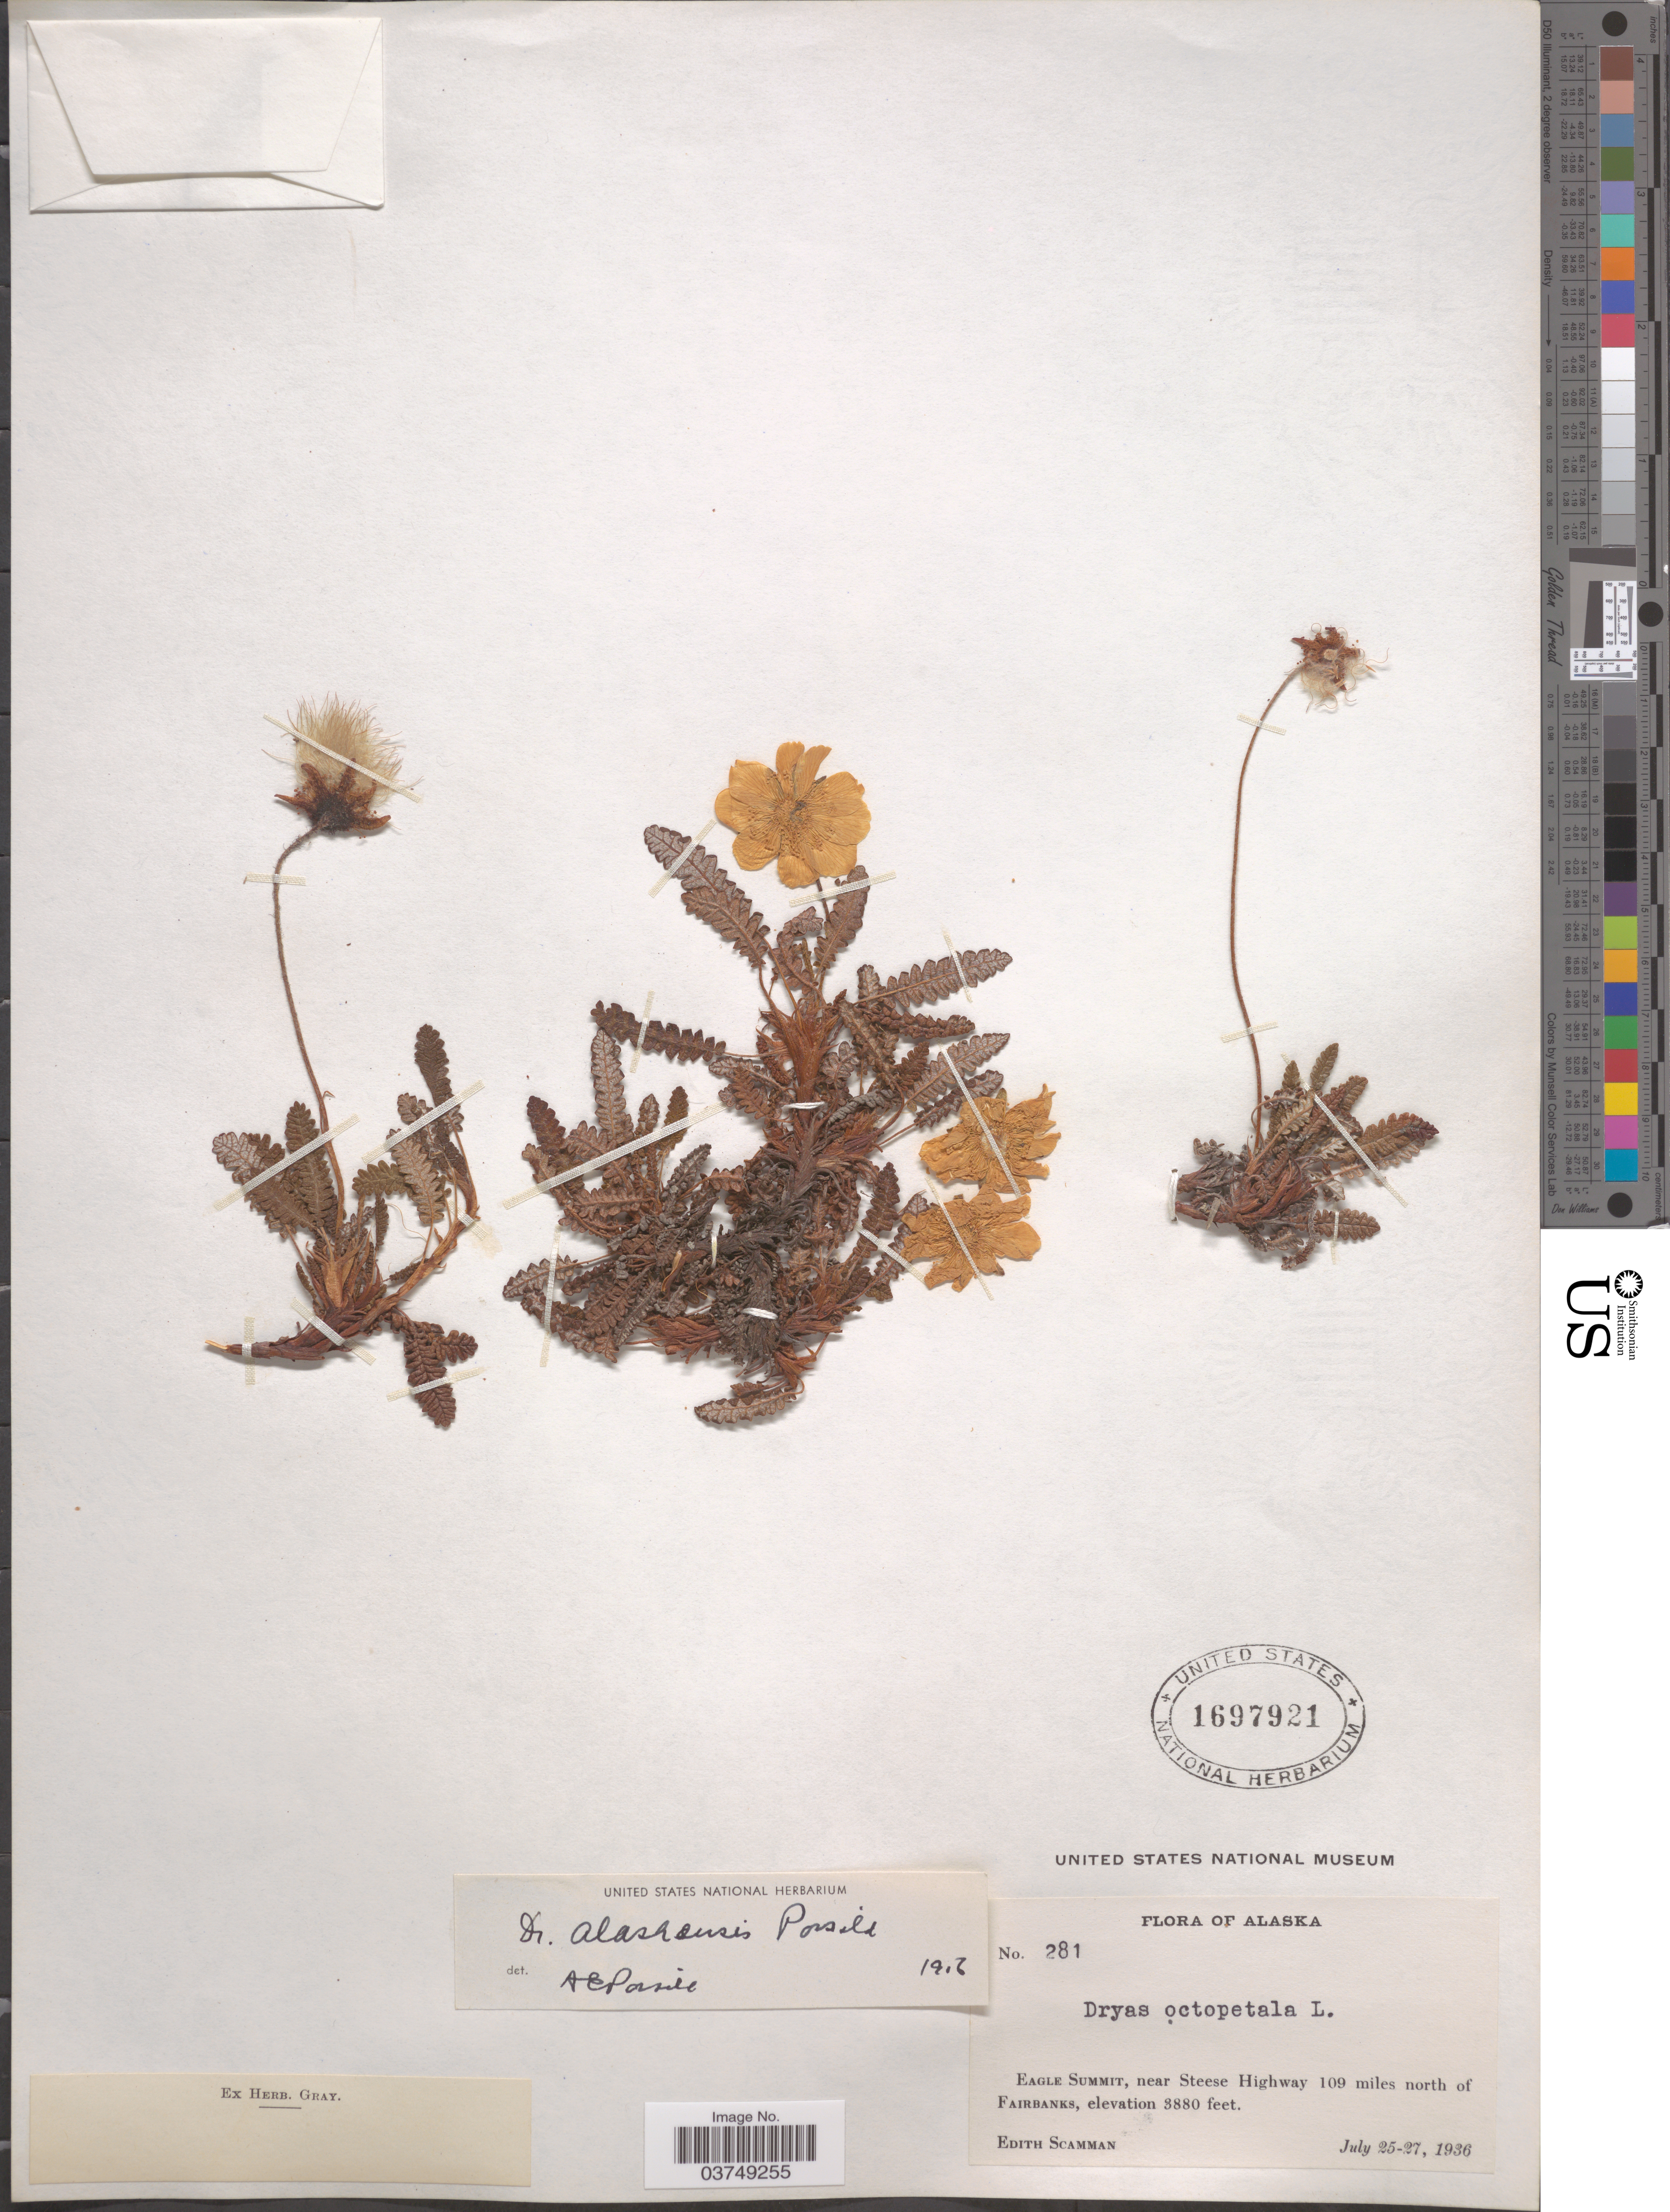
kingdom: Plantae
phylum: Tracheophyta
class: Magnoliopsida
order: Rosales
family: Rosaceae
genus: Dryas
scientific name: Dryas alaskensis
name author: A.E. Porsild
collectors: E. Scamman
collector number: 281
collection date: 1936-07-25/1936-07-27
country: United States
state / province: Alaska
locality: Eagle Summit, near Steese Highway 109 miles north of Fairbanks.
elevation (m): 1183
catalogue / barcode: US 1697921